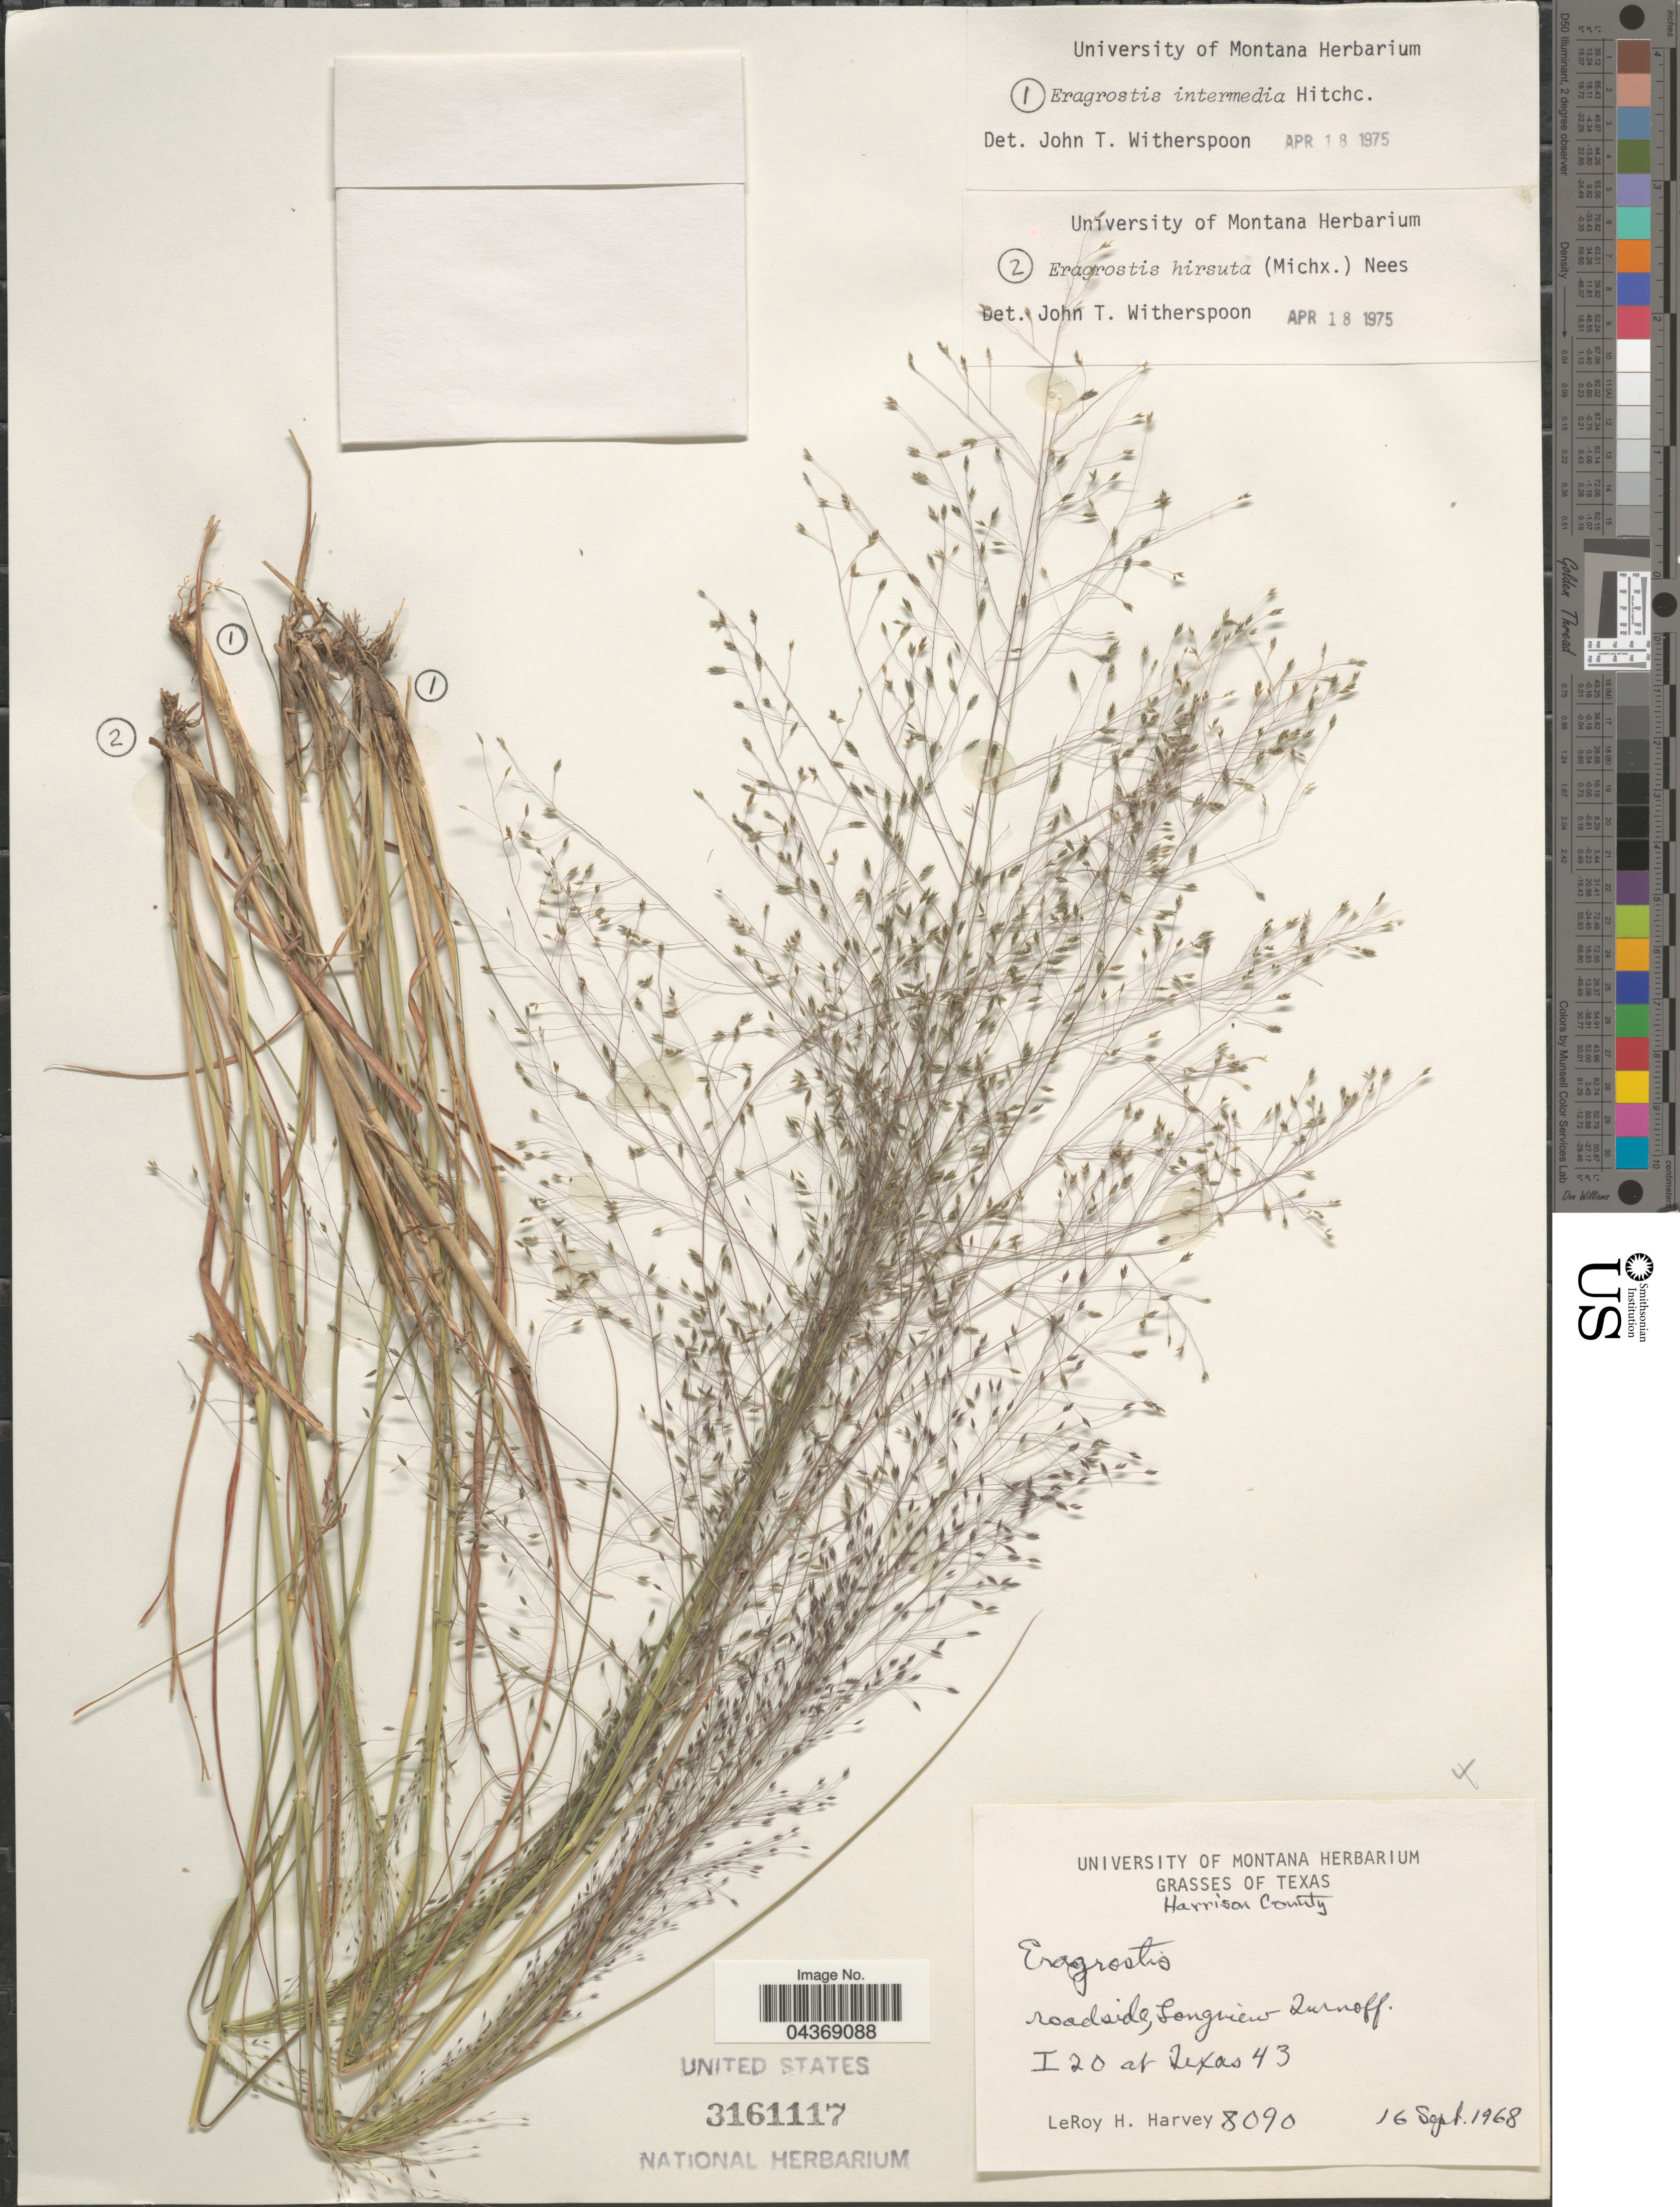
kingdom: Plantae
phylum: Tracheophyta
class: Liliopsida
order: Poales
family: Poaceae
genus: Eragrostis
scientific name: Eragrostis intermedia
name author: Hitchc.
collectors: L. H. Harvey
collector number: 8090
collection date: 1968-09-16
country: United States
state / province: Texas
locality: Harrison County. Roadside, Longview Turnoff. I20 at Texas 43.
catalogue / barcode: US 3161117